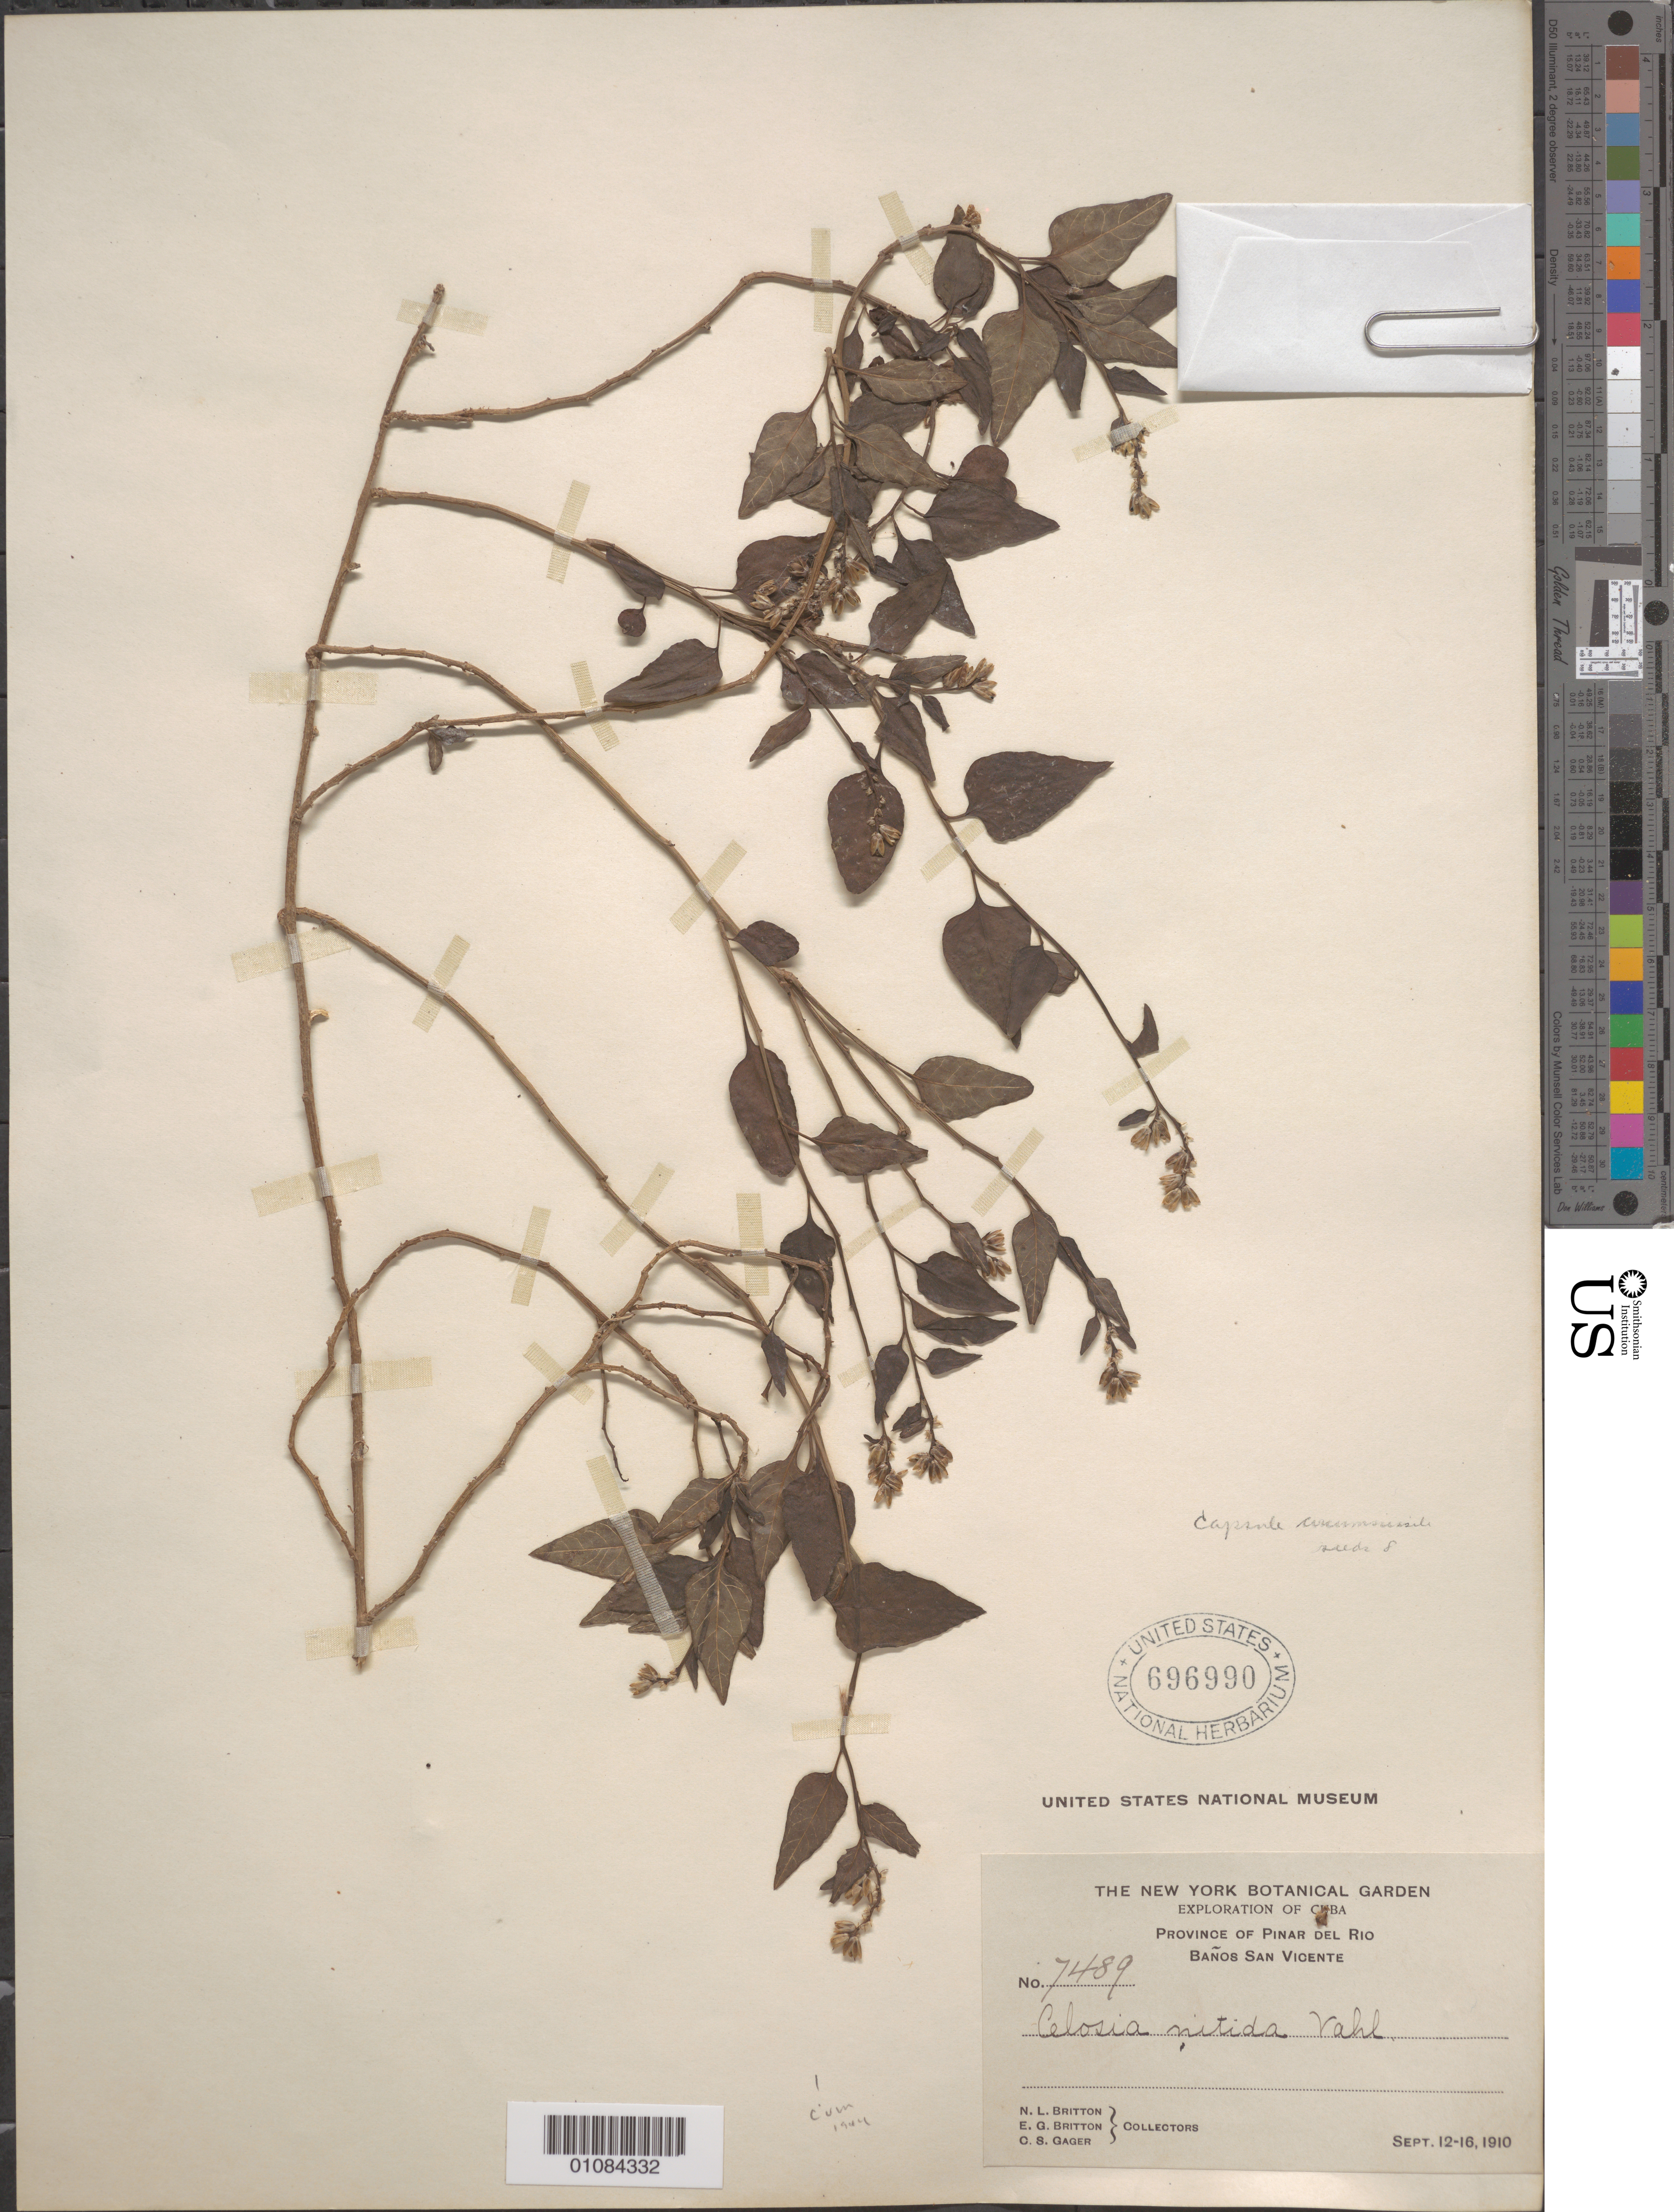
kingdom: Plantae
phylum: Tracheophyta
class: Magnoliopsida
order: Caryophyllales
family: Amaranthaceae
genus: Celosia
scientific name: Celosia nitida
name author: Vahl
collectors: N. Britton, E. G. Britton & C. Gager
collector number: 7489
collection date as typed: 12 Sep 1910 to 16 Sep 1910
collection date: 1910-09-12/1910-09-16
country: Cuba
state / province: Pinar del Rio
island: Cuba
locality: Banos San Vicente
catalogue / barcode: US 696990